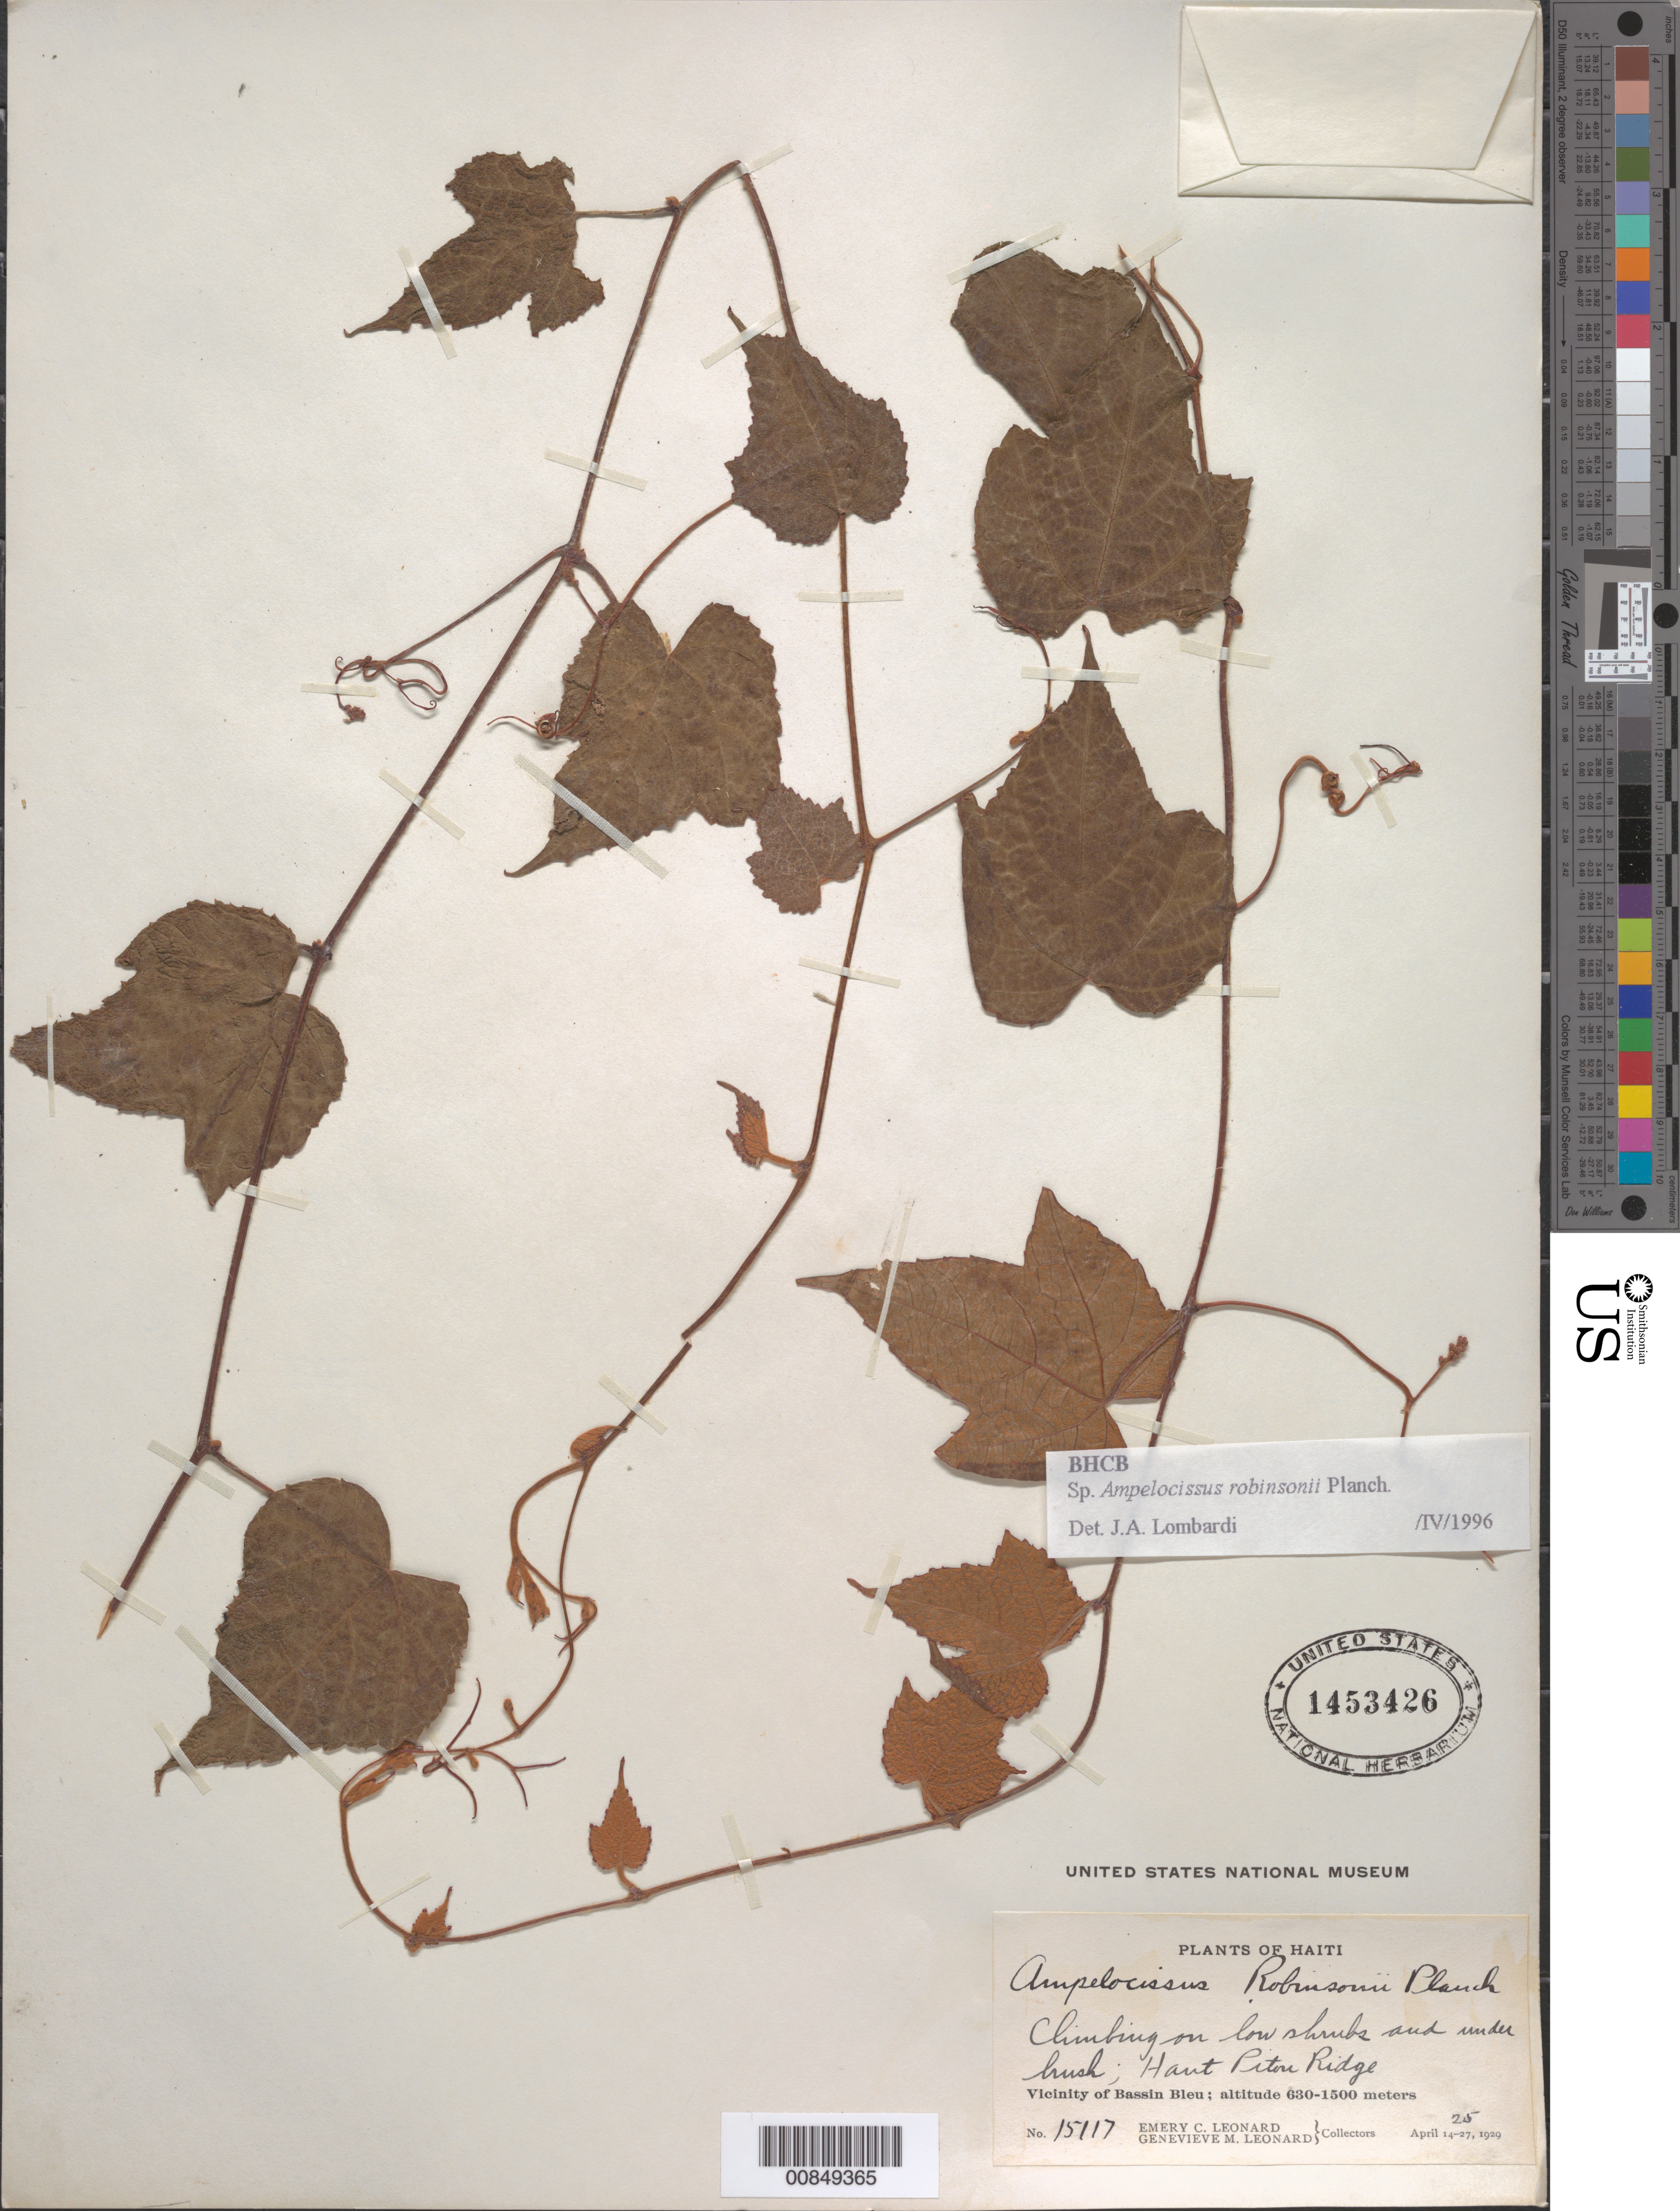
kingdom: Plantae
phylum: Tracheophyta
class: Magnoliopsida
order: Vitales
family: Vitaceae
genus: Ampelocissus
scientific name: Ampelocissus robinsonii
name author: Planch.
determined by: Lombardi, Julio A.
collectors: E. C. Leonard & G. M. Leonard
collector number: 15117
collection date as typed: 25 Apr 1929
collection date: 1929-04-25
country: Haiti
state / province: Nord-Ouest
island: Hispaniola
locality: Vicinity of Bassin Bleu, Haut Piton Ridge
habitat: On low shrubs and under bush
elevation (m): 630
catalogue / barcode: US 1453426